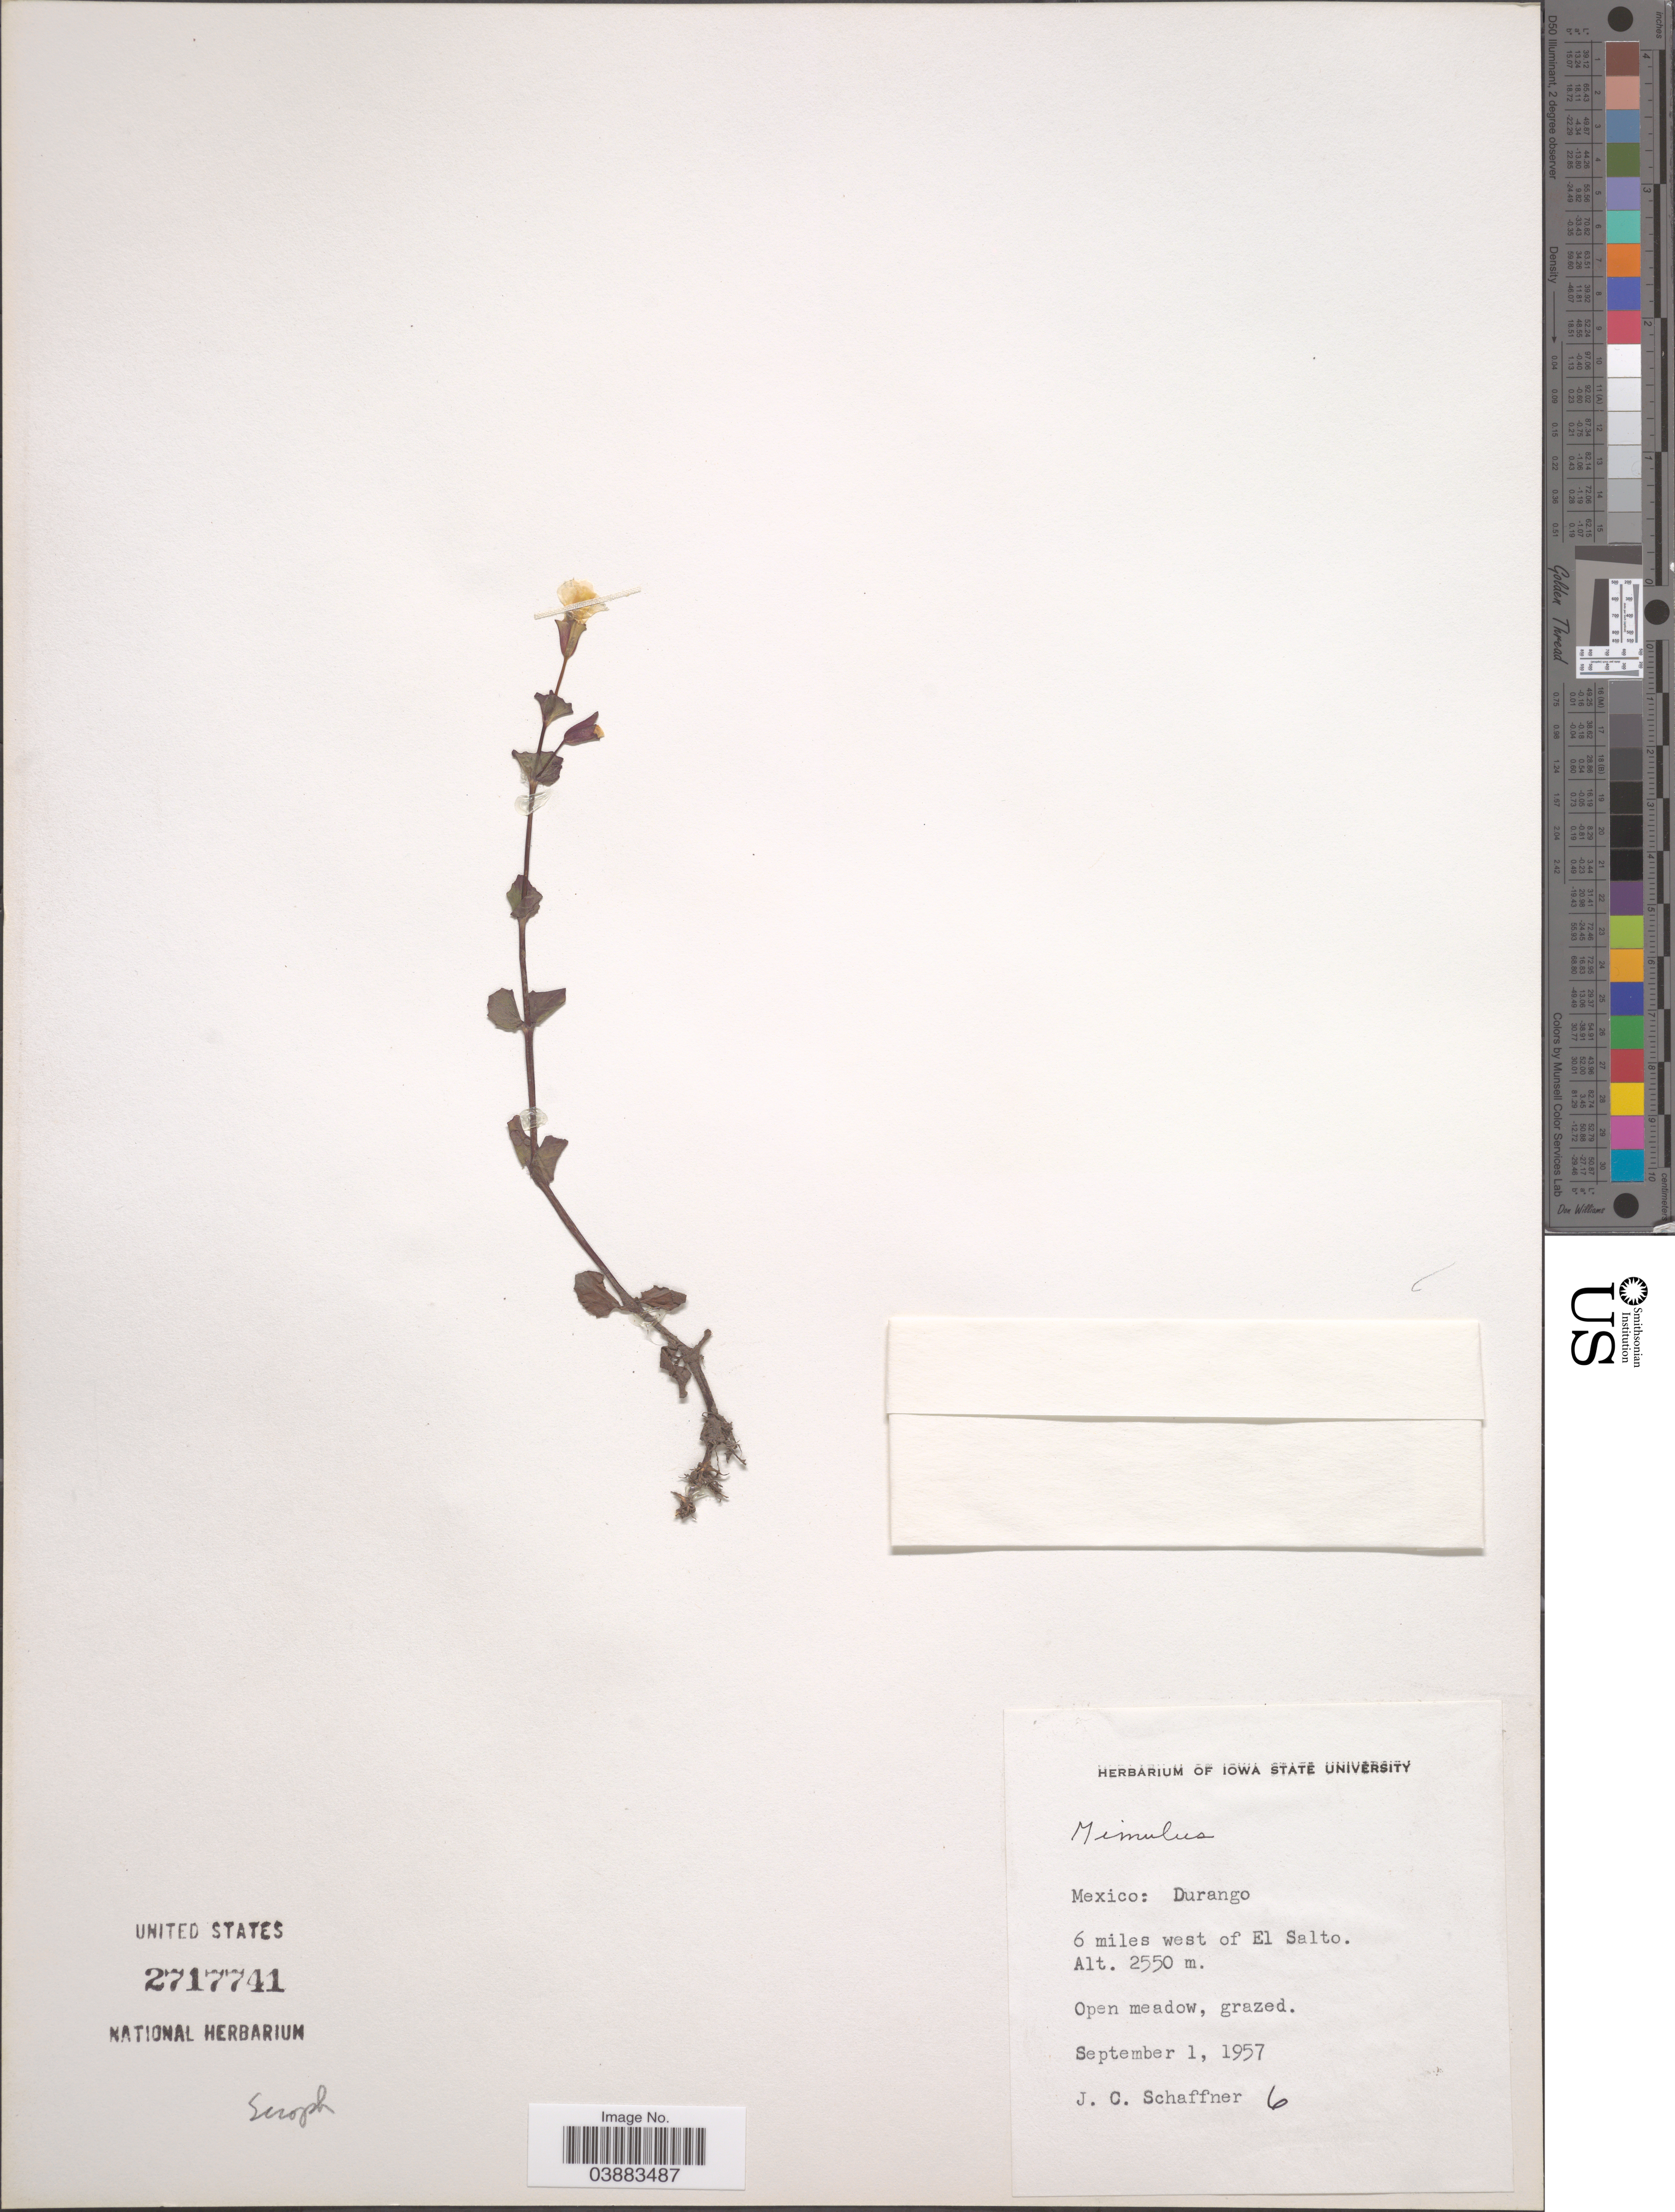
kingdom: Plantae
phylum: Tracheophyta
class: Magnoliopsida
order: Lamiales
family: Phrymaceae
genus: Mimulus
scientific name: Mimulus sp.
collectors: J. Schaffner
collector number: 6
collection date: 1957-09-01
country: Mexico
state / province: Durango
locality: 6 miles west of El Salto.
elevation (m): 2550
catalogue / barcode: US 2717741